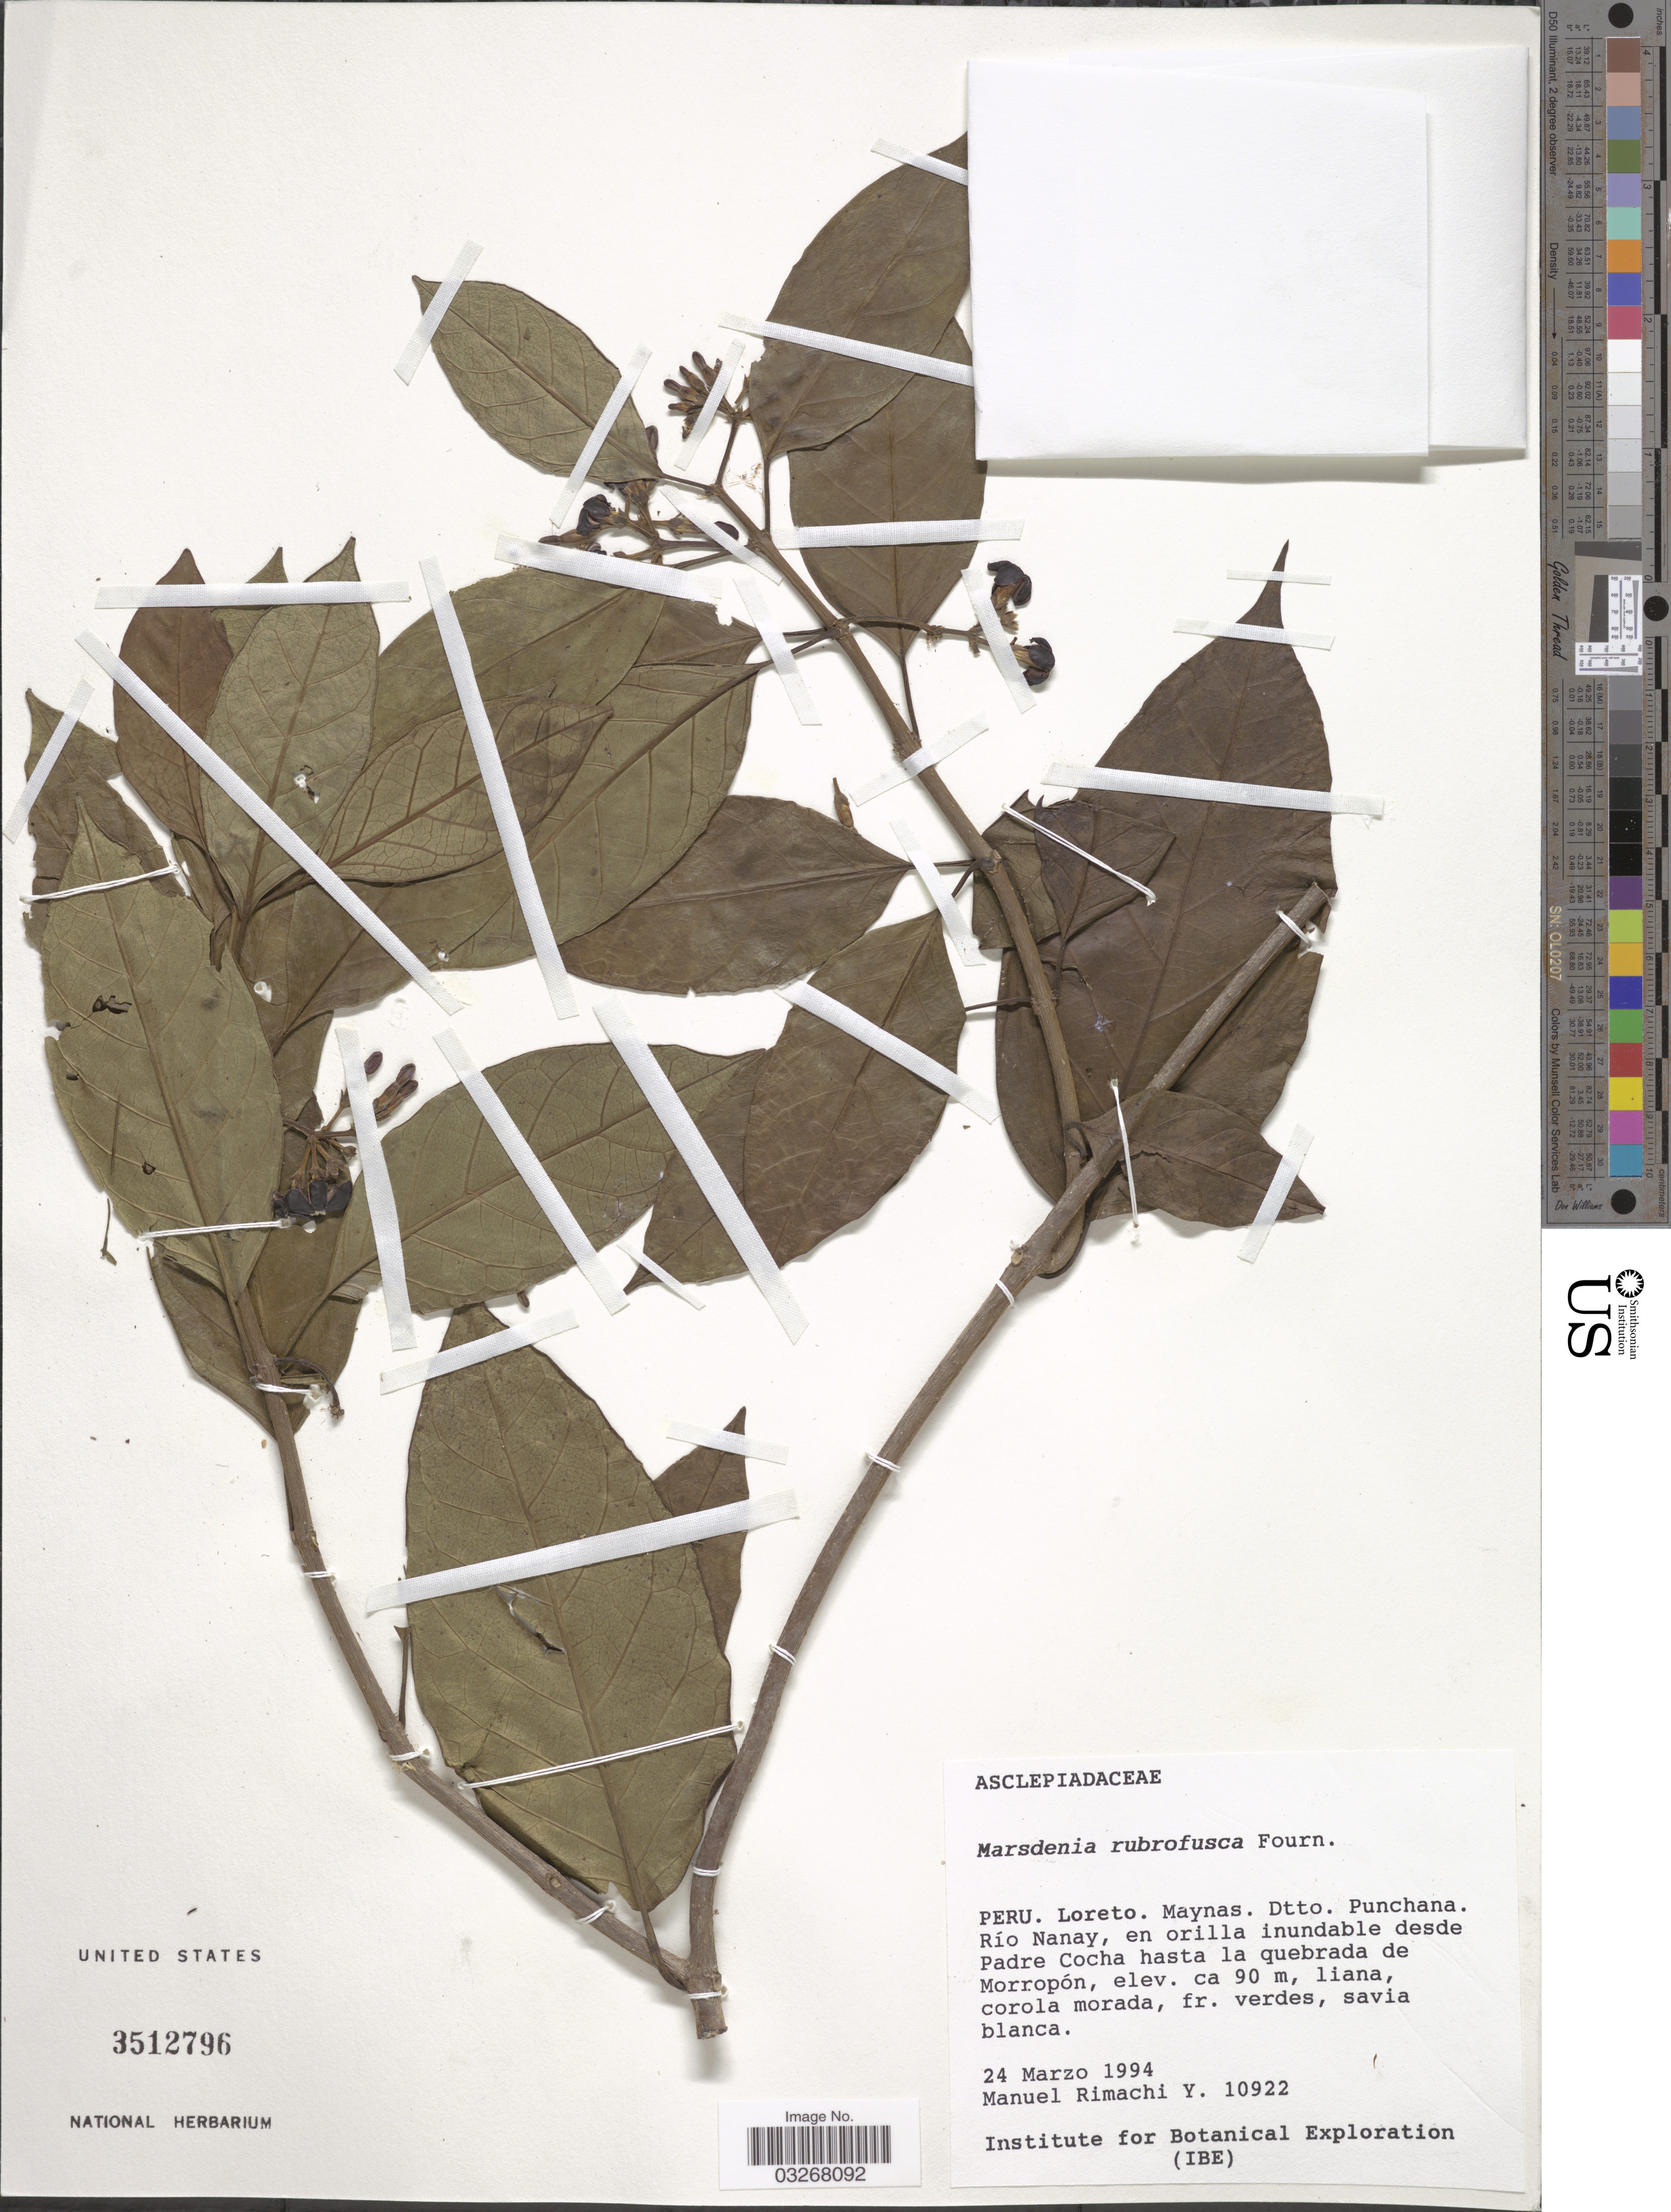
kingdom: Plantae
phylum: Tracheophyta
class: Magnoliopsida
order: Gentianales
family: Apocynaceae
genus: Marsdenia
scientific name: Marsdenia rubrofusca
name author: E. Fourn.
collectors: M. Rimachi Y.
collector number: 10922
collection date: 1994-03-24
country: Peru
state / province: Loreto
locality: Loreto, Maynas, Dtto. Punchana, Río Nanay, en orilla inundable desde Padre Cocha hasta la quebrada de Morropón.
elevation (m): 90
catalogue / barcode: US 3512796